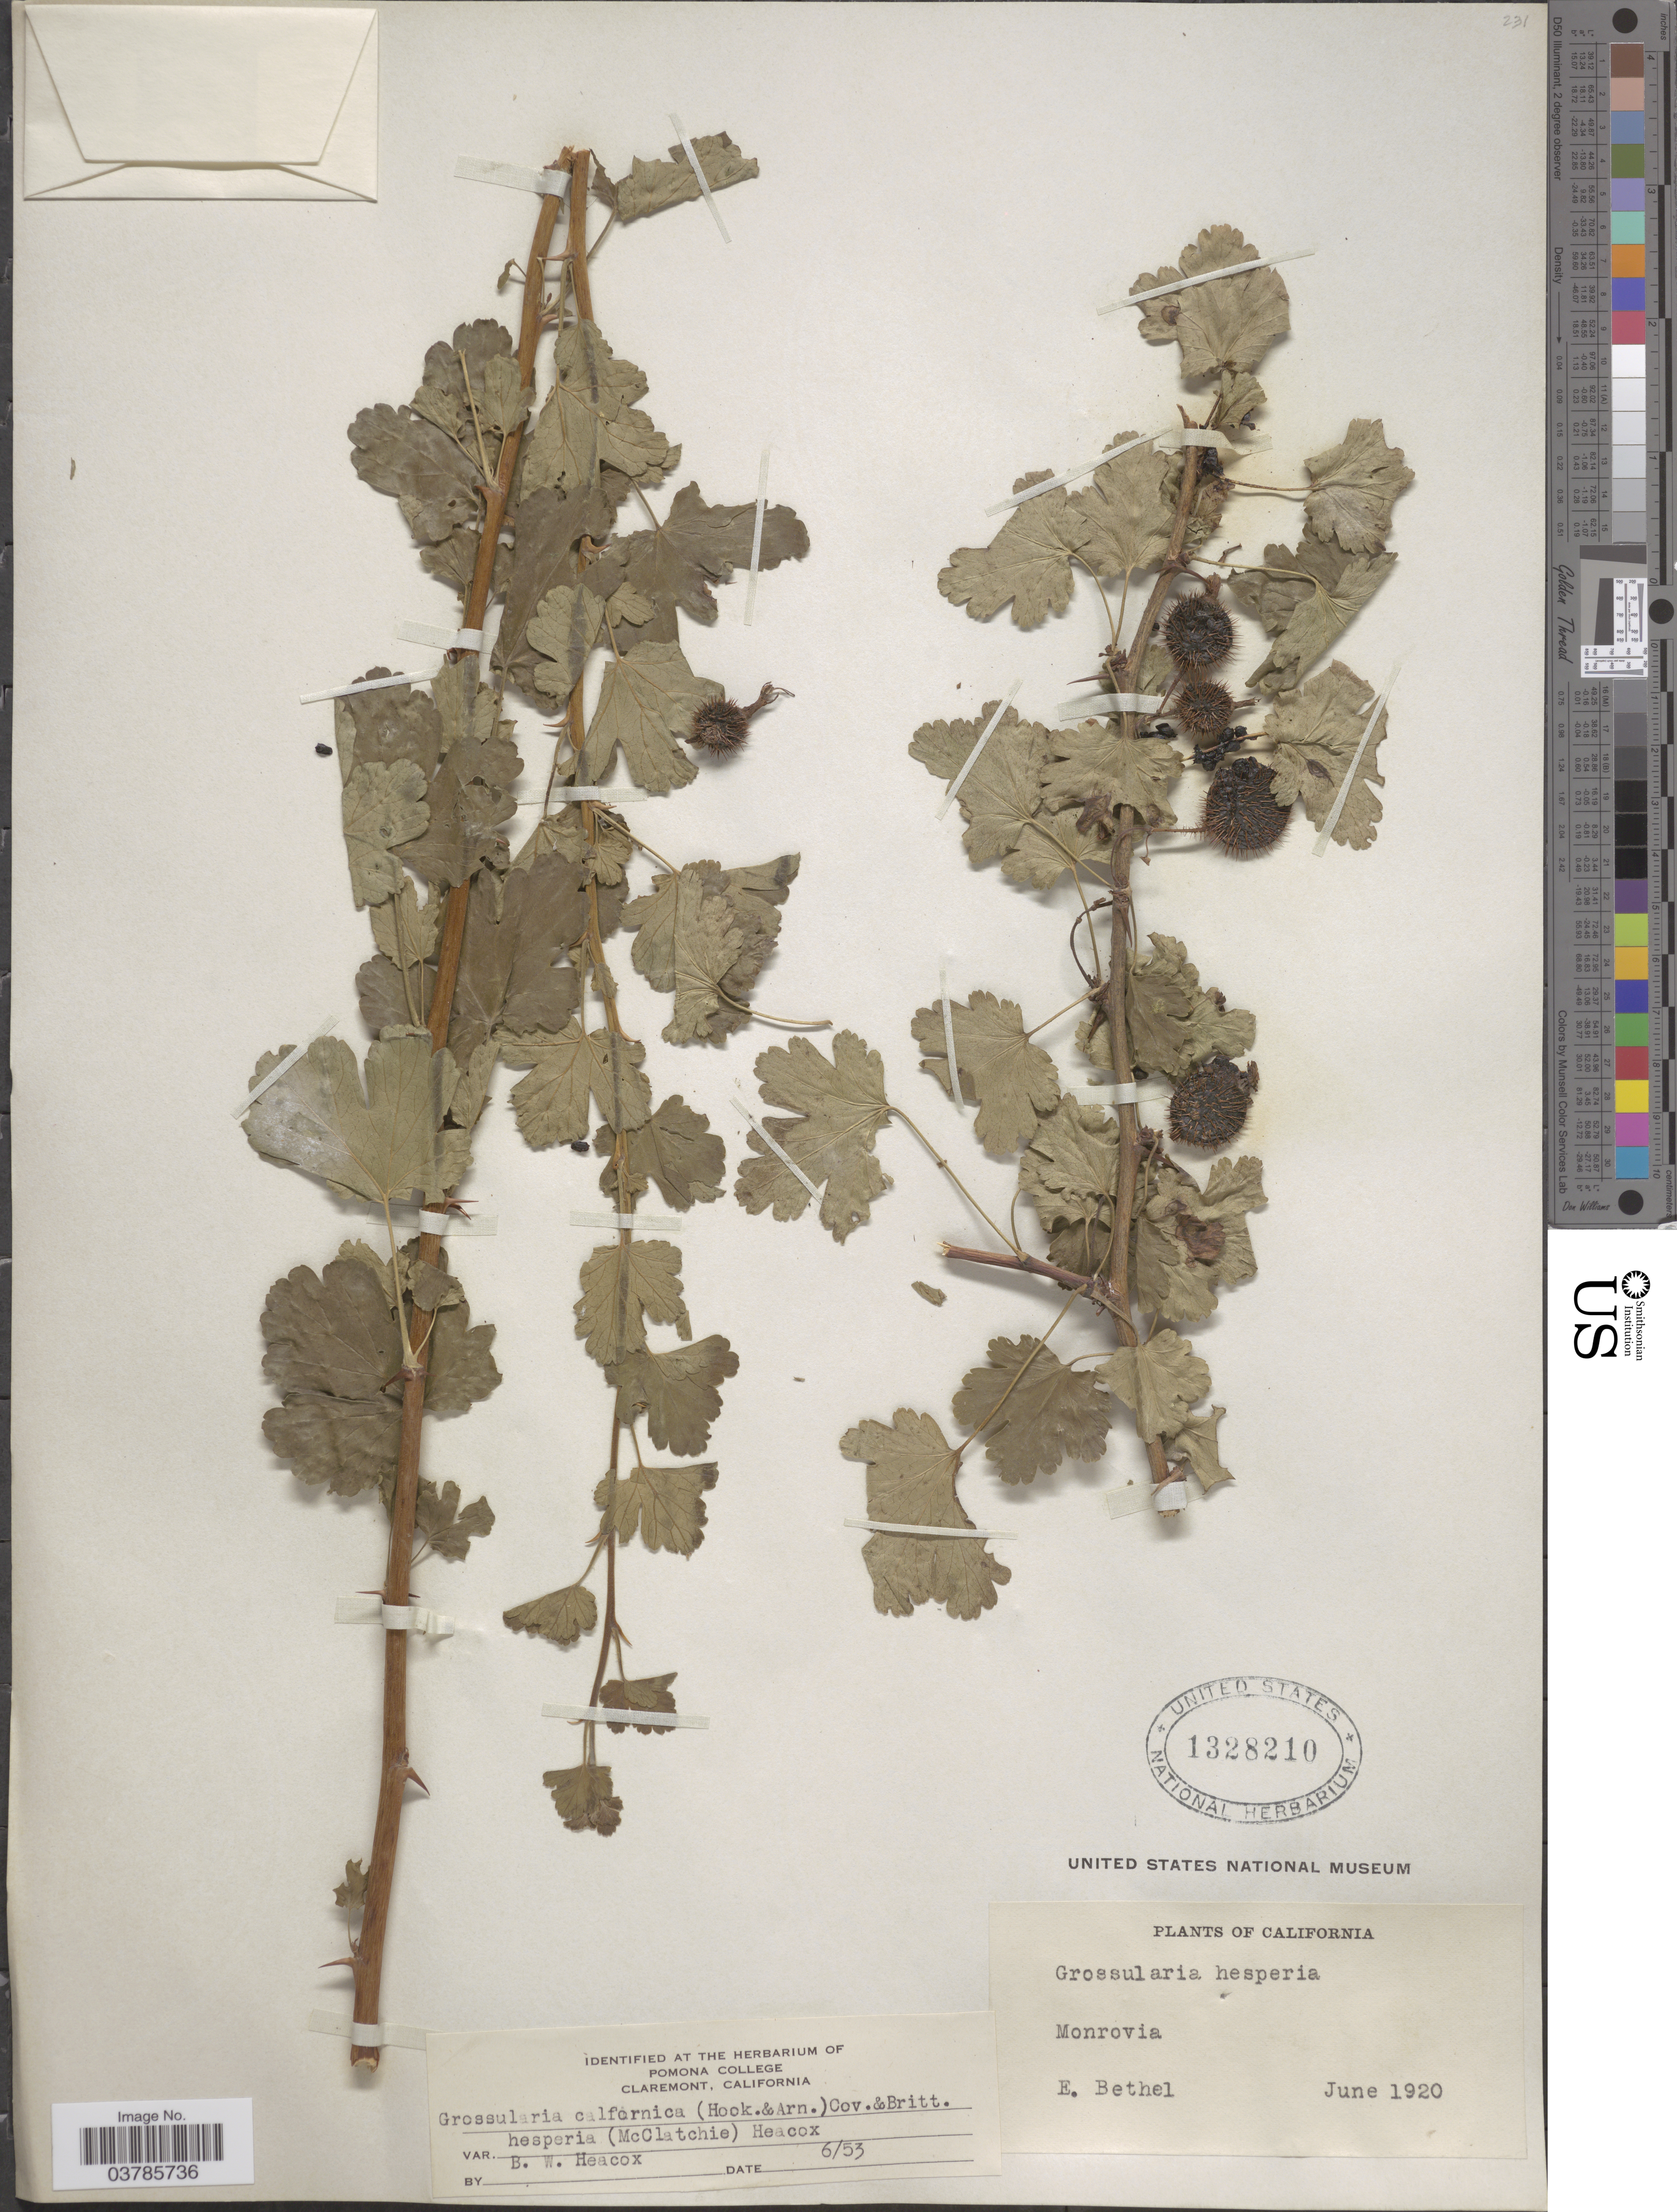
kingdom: Plantae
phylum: Tracheophyta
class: Magnoliopsida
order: Saxifragales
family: Grossulariaceae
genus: Ribes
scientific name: Ribes californicum var. hesperium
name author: (McClatchie) Jeps.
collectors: E. Bethel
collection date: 1920-06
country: United States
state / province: California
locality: Monrovia.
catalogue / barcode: US 1328210